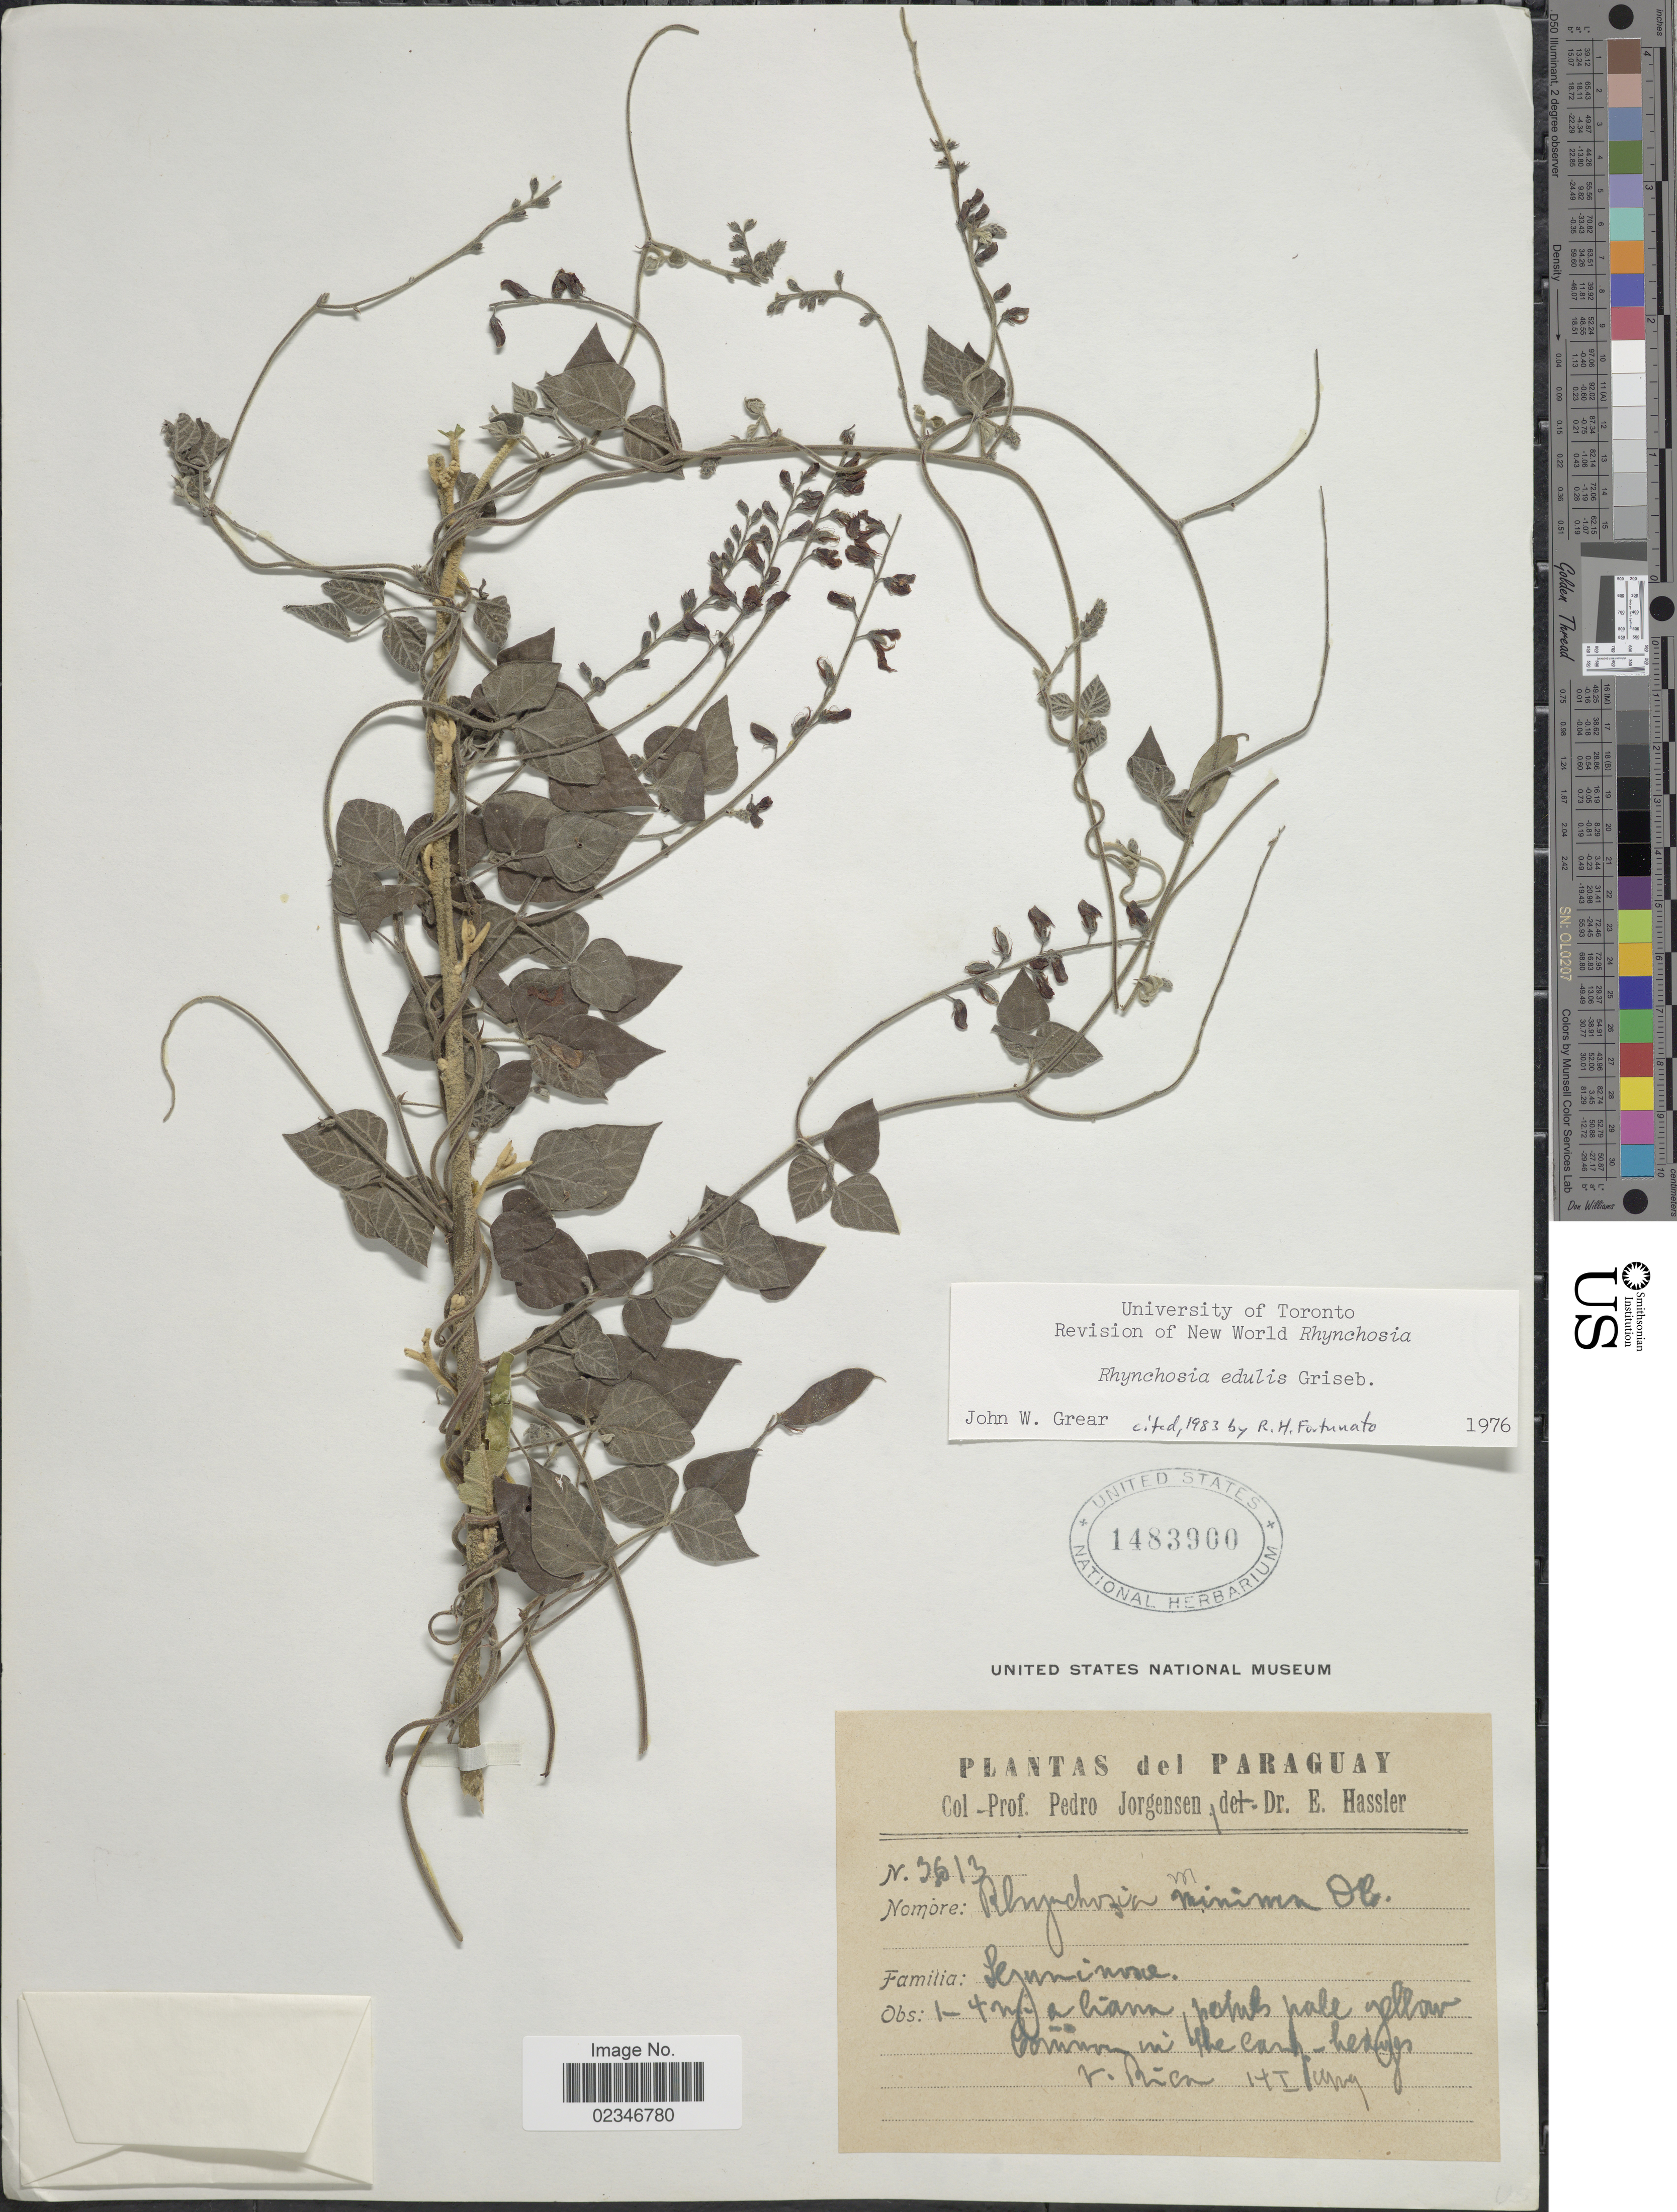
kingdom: Plantae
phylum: Tracheophyta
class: Magnoliopsida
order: Fabales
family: Fabaceae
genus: Rhynchosia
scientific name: Rhynchosia edulis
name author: Griseb.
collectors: P. Jörgensen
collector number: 3613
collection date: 1929-01-14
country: Paraguay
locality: Rica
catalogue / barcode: US 1483900